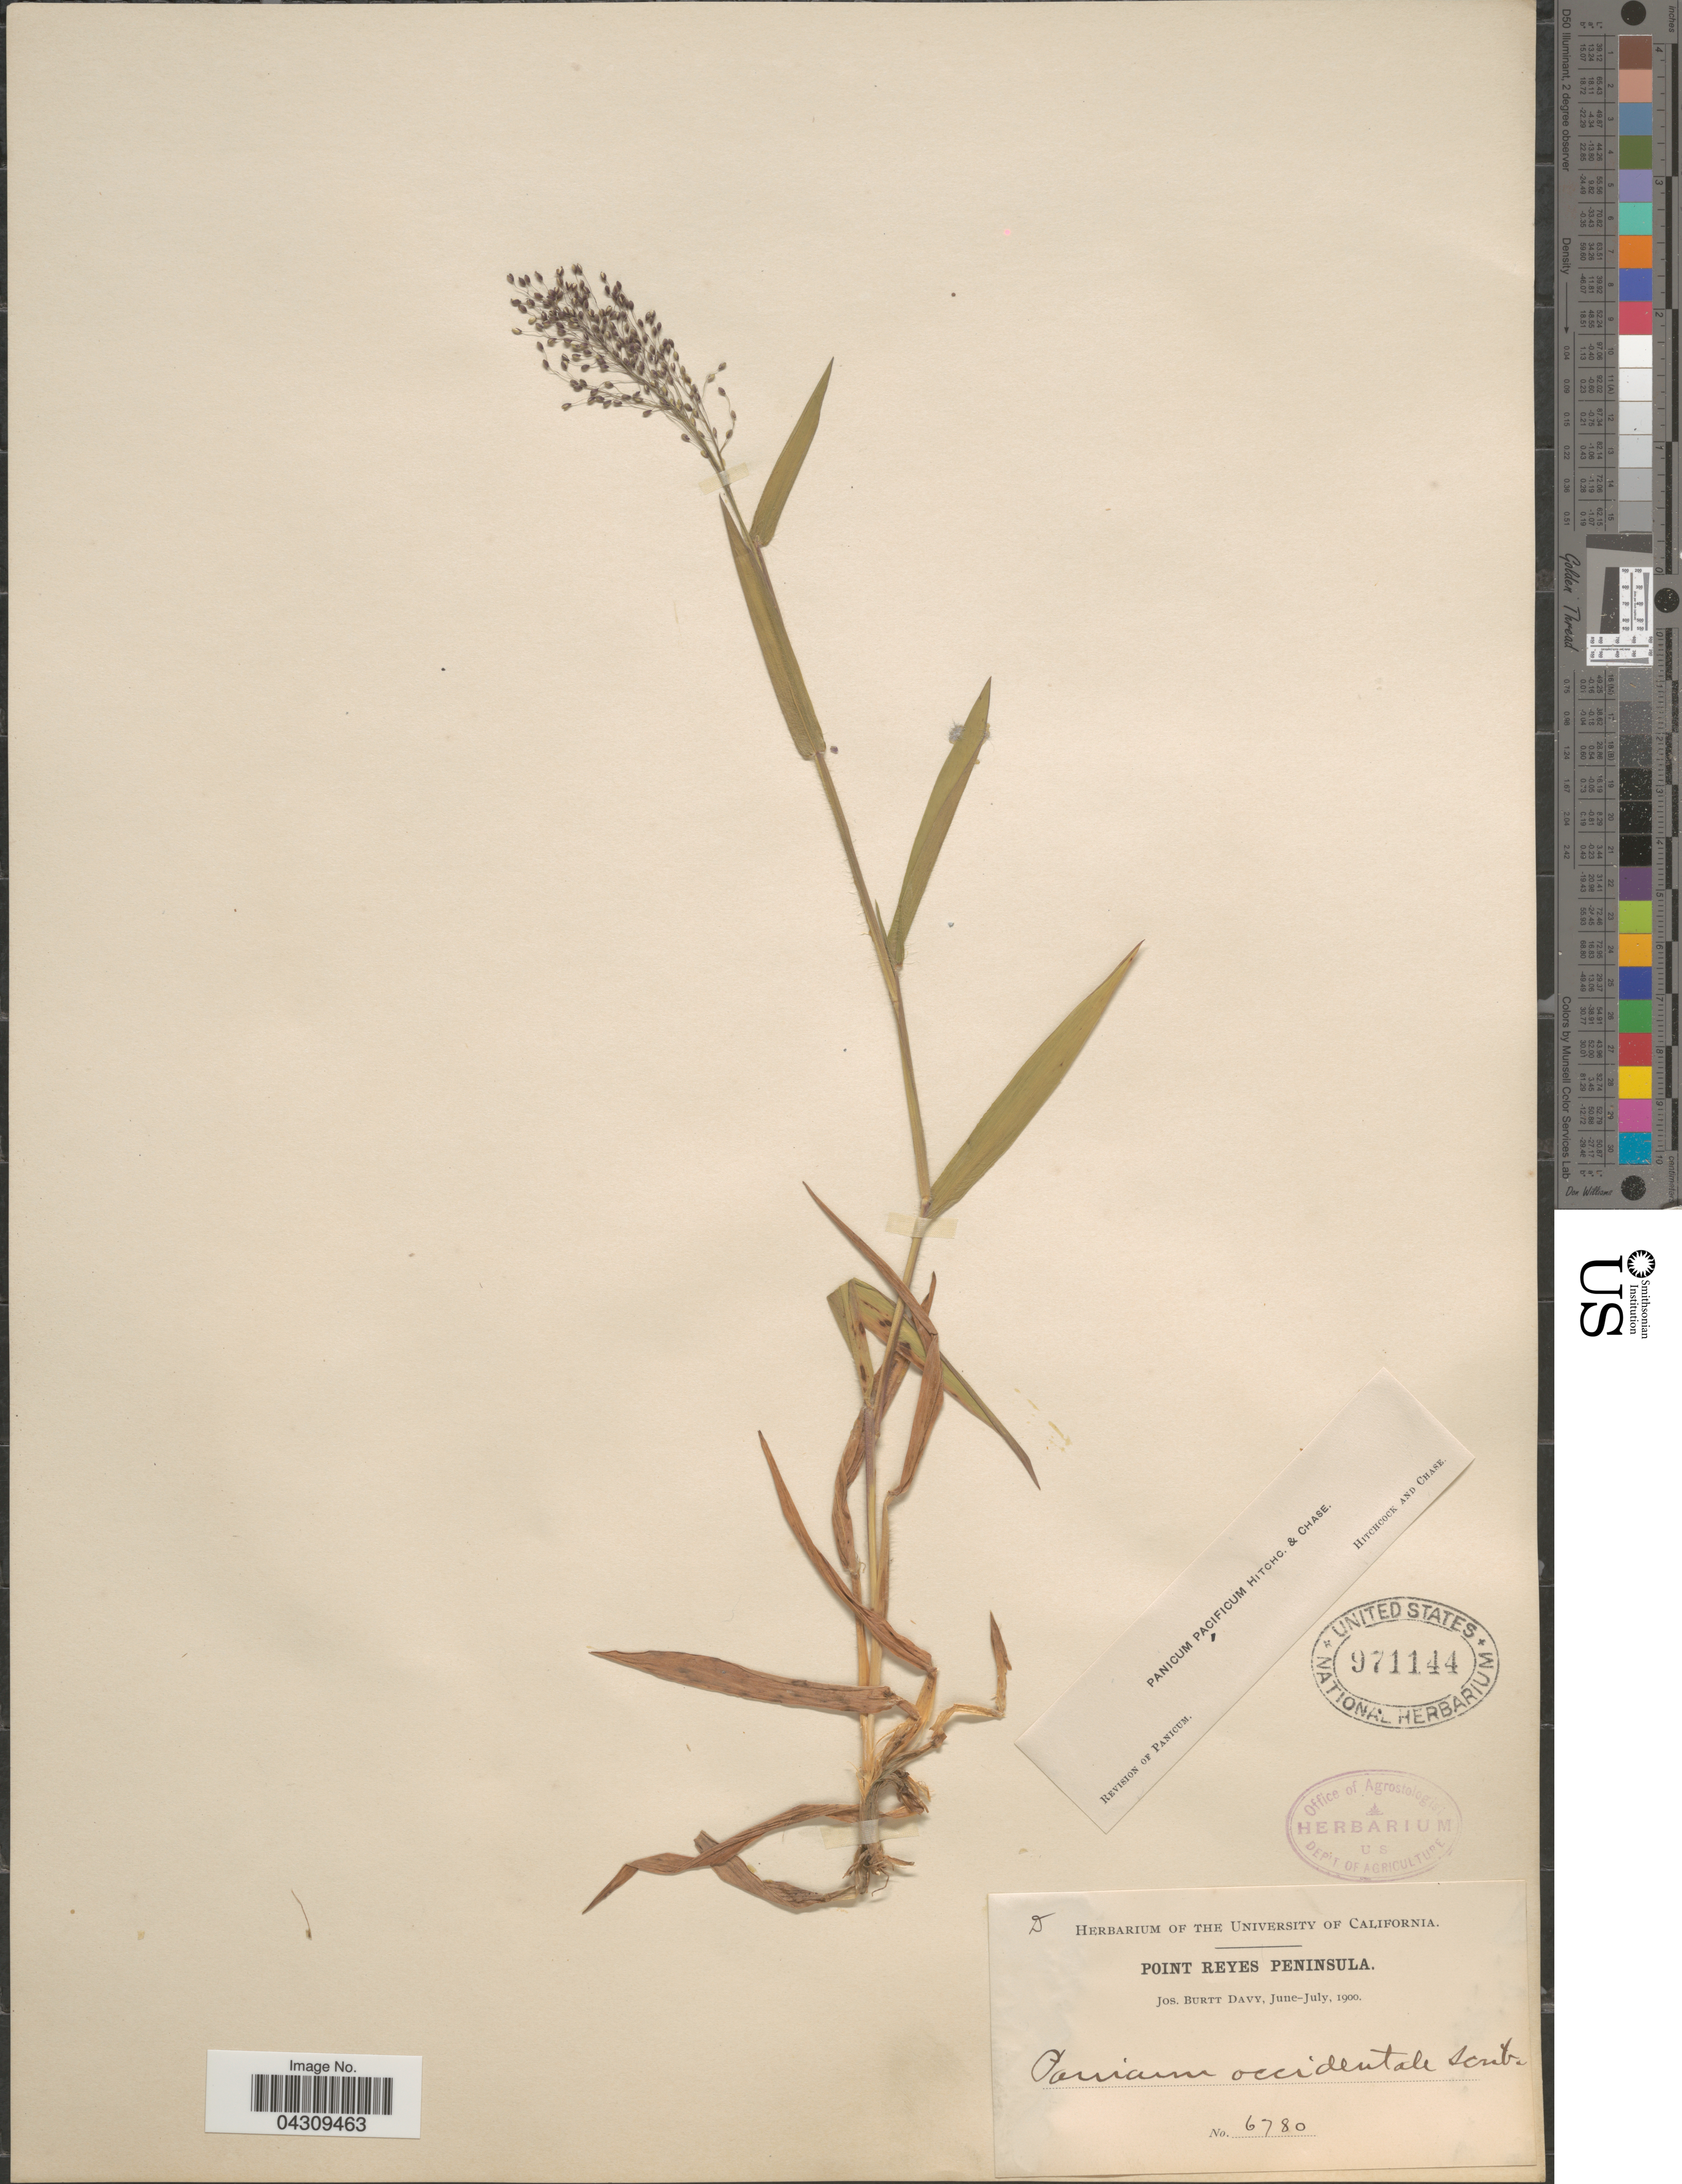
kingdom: Plantae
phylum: Tracheophyta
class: Liliopsida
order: Poales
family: Poaceae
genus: Dichanthelium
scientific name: Dichanthelium acuminatum var. acuminatum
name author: (Sw.) Gould & C.A. Clark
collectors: J. Burtt Davy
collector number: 6780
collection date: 1900-06/1900-07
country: United States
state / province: California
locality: Point Reyes Peninsula.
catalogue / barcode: US 971144